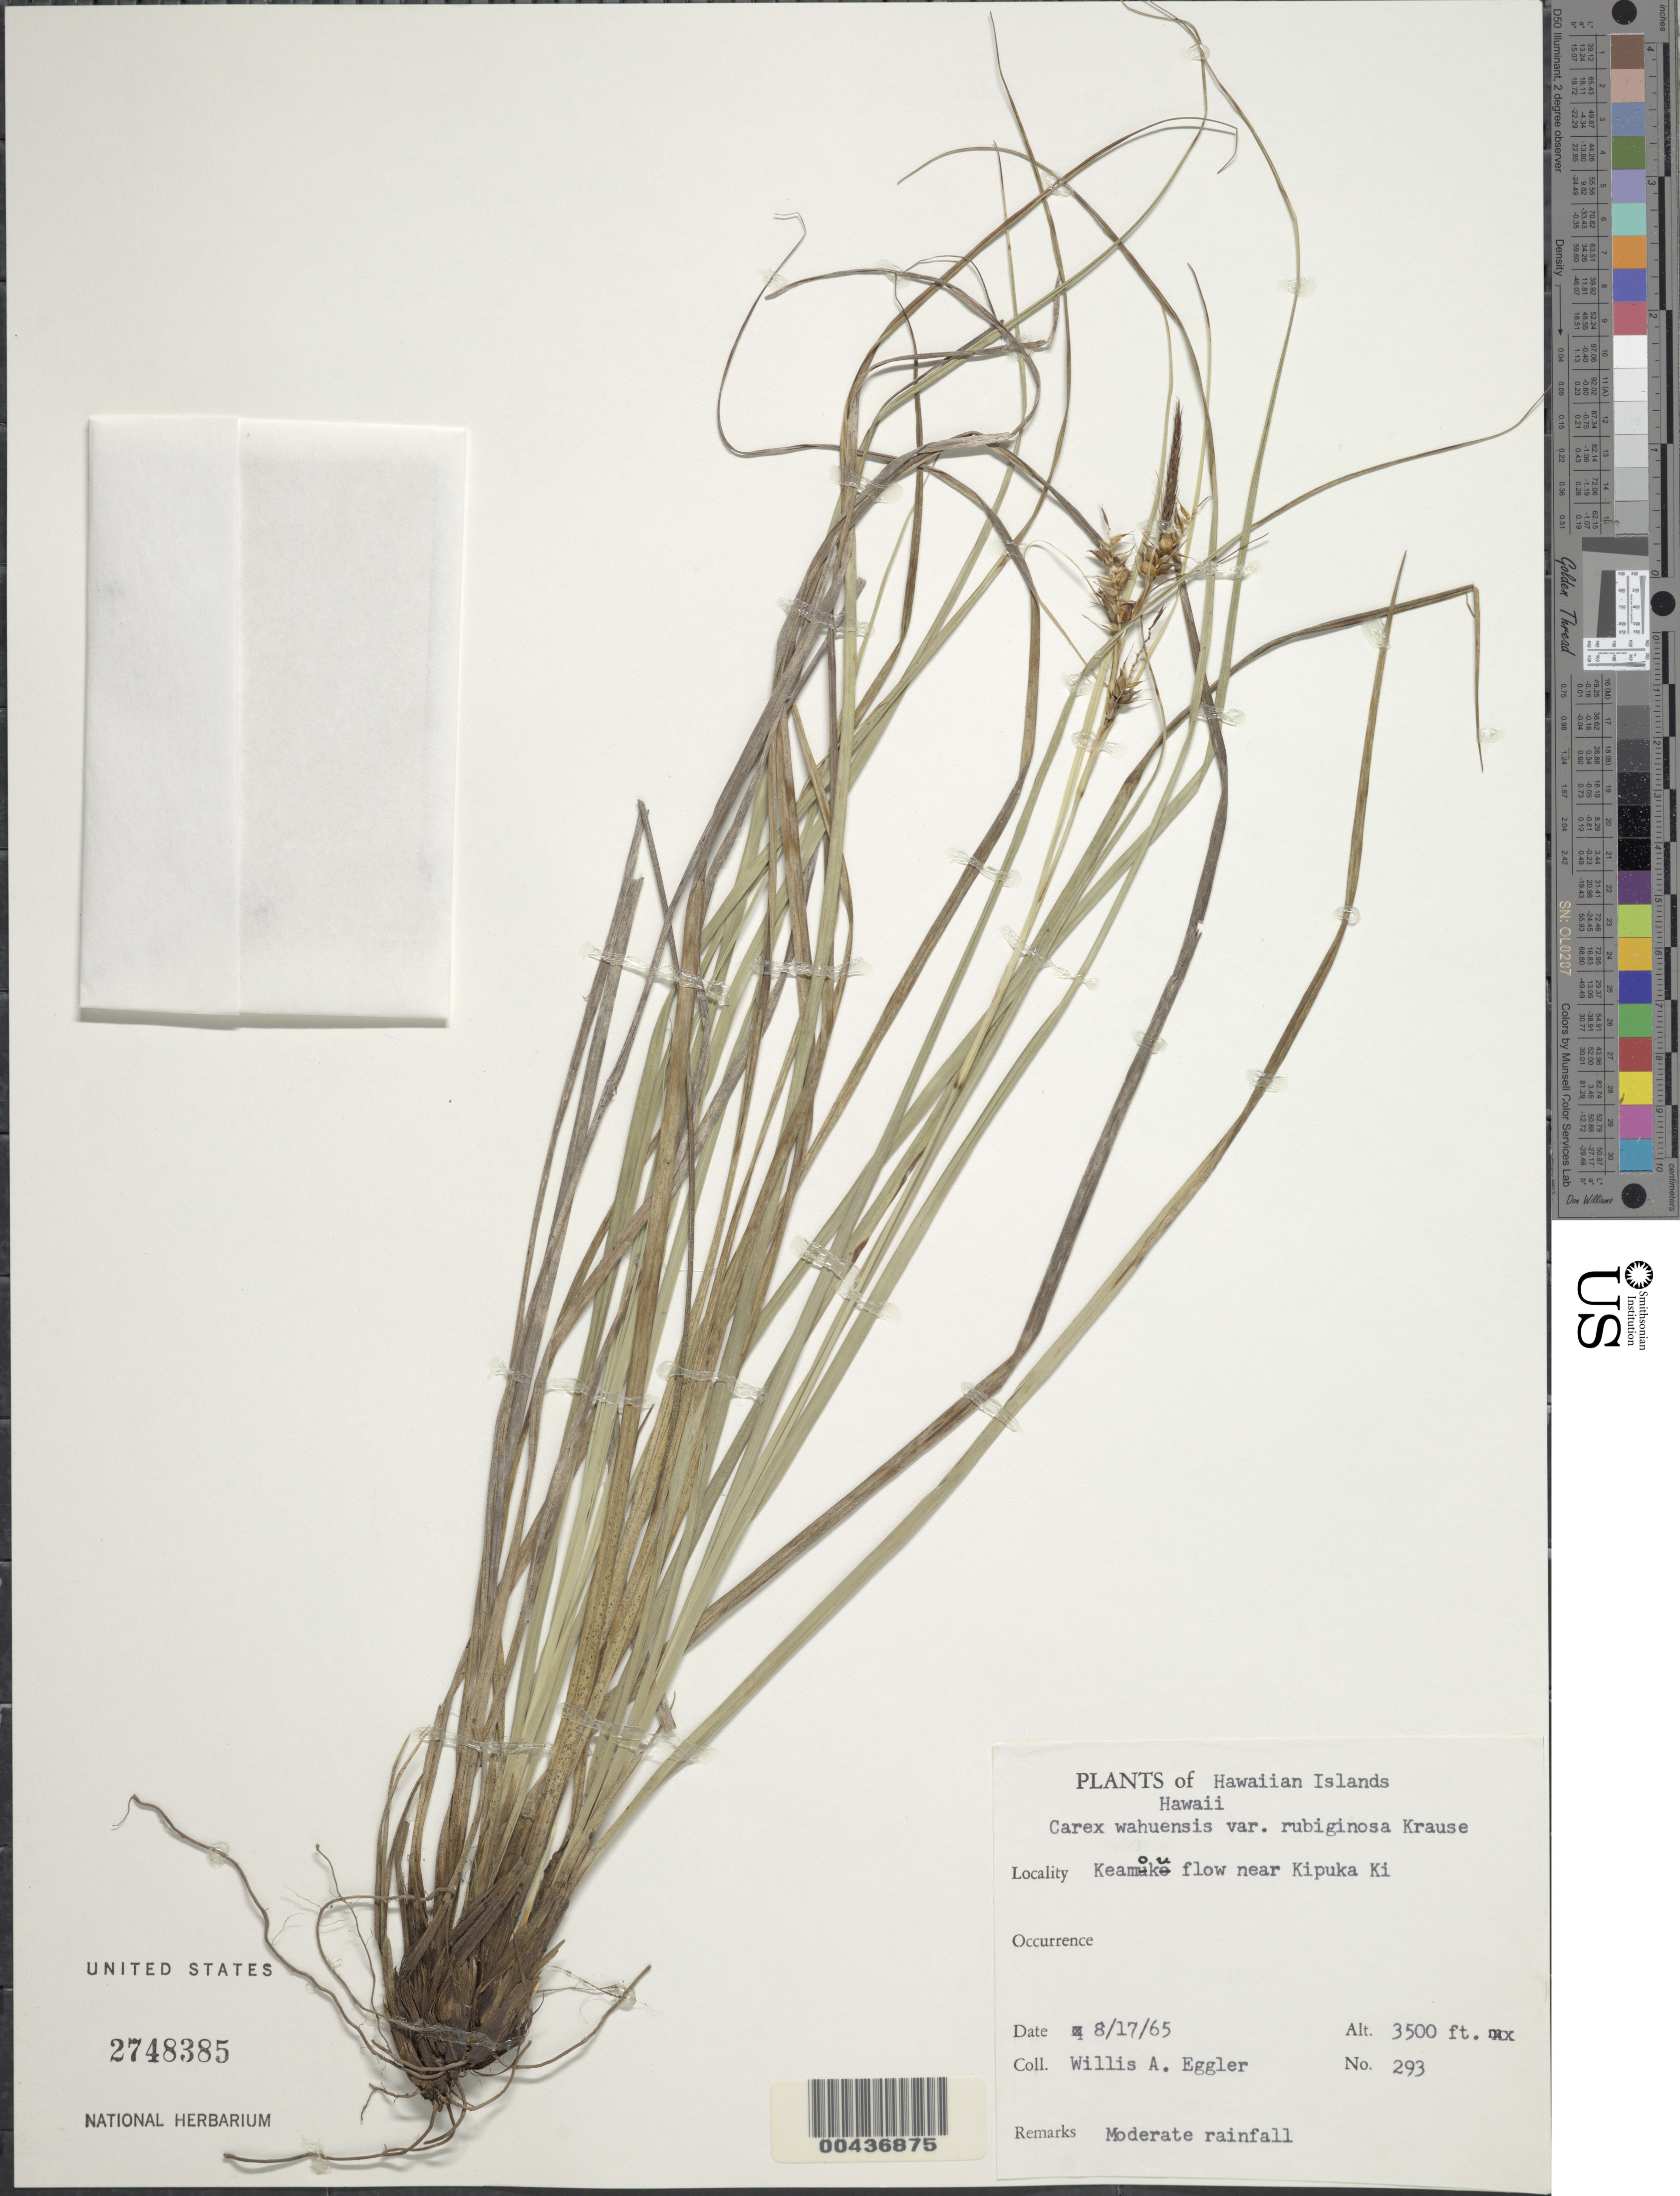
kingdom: Plantae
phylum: Tracheophyta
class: Liliopsida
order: Poales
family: Cyperaceae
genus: Carex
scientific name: Carex wahuensis subsp. rubiginosa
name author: (R.W. Krauss) T. Koyama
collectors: W. A. Eggler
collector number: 293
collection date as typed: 17 Aug 1965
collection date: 1965-08-17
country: United States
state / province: Hawaii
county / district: Hawaii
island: Hawaii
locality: Keamoku flow near Kipuka Ki, Hawaii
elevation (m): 1067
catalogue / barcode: US 2748385